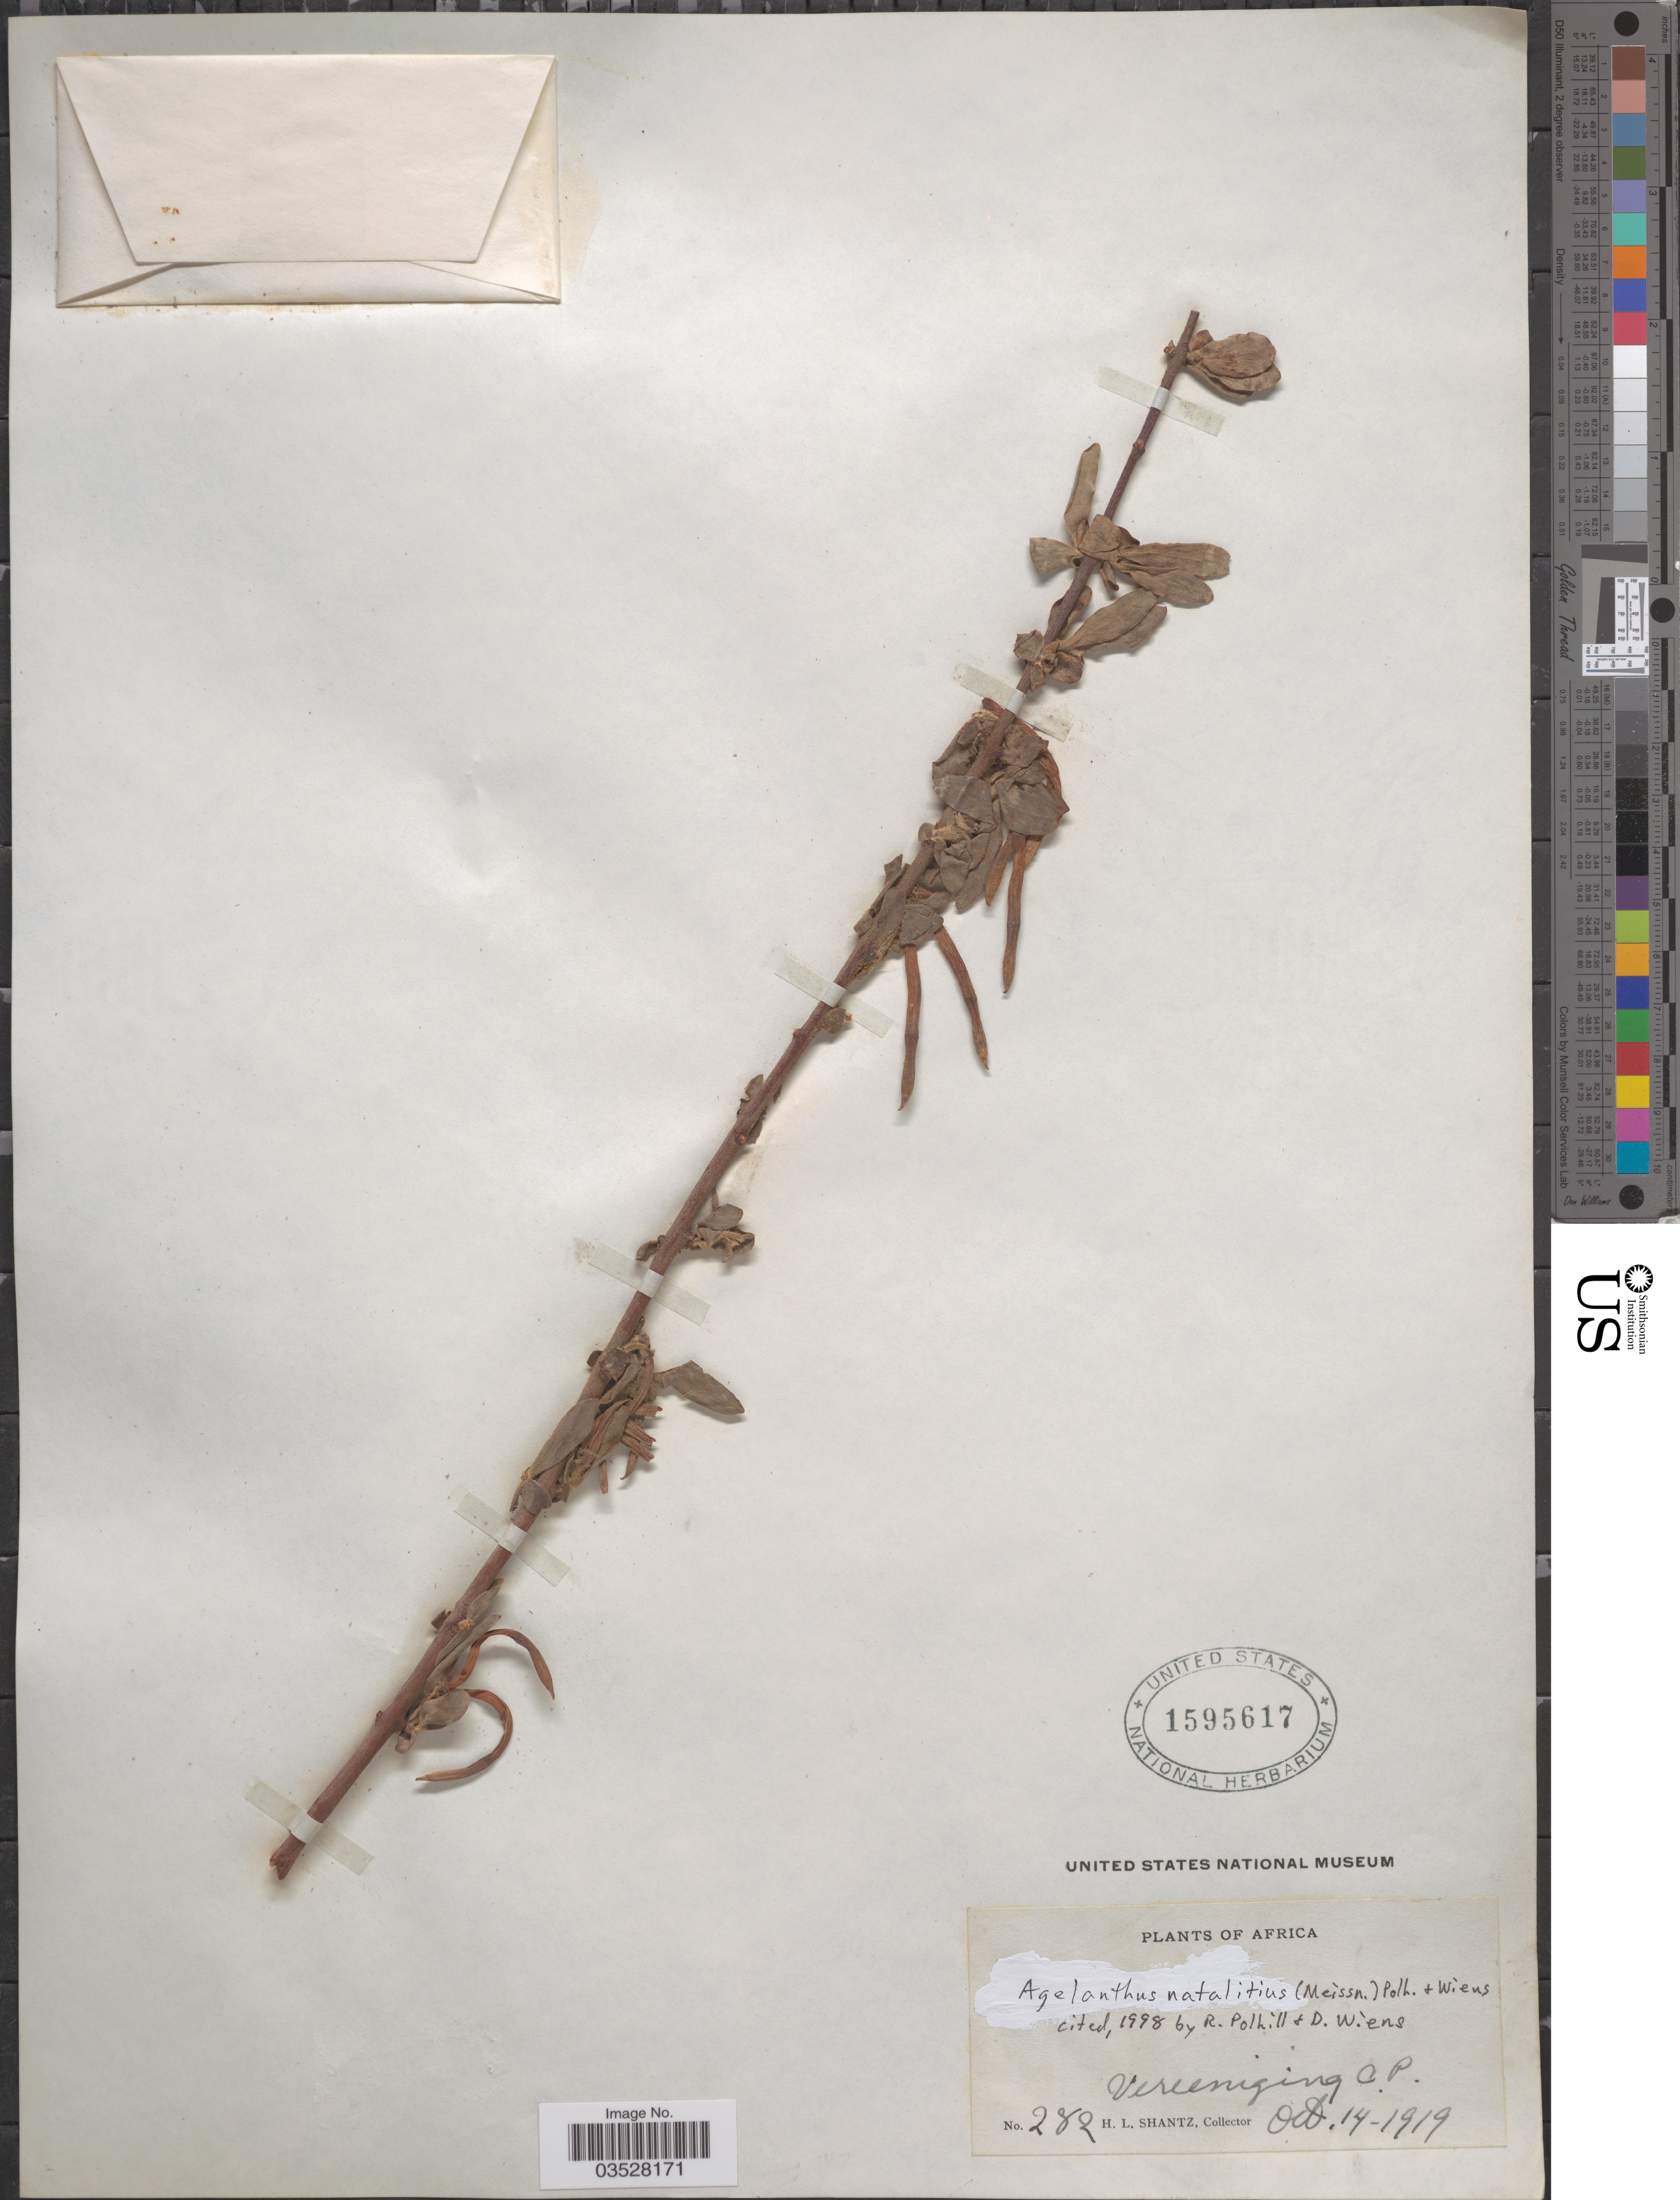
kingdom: Plantae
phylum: Tracheophyta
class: Magnoliopsida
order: Santalales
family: Loranthaceae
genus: Agelanthus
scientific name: Agelanthus natalitius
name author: (Meisn.) Polhill & Wiens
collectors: H. Shantz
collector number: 282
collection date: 1919-10-14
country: South Africa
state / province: Gauteng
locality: Vereeniging C.P.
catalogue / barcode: US 1595617